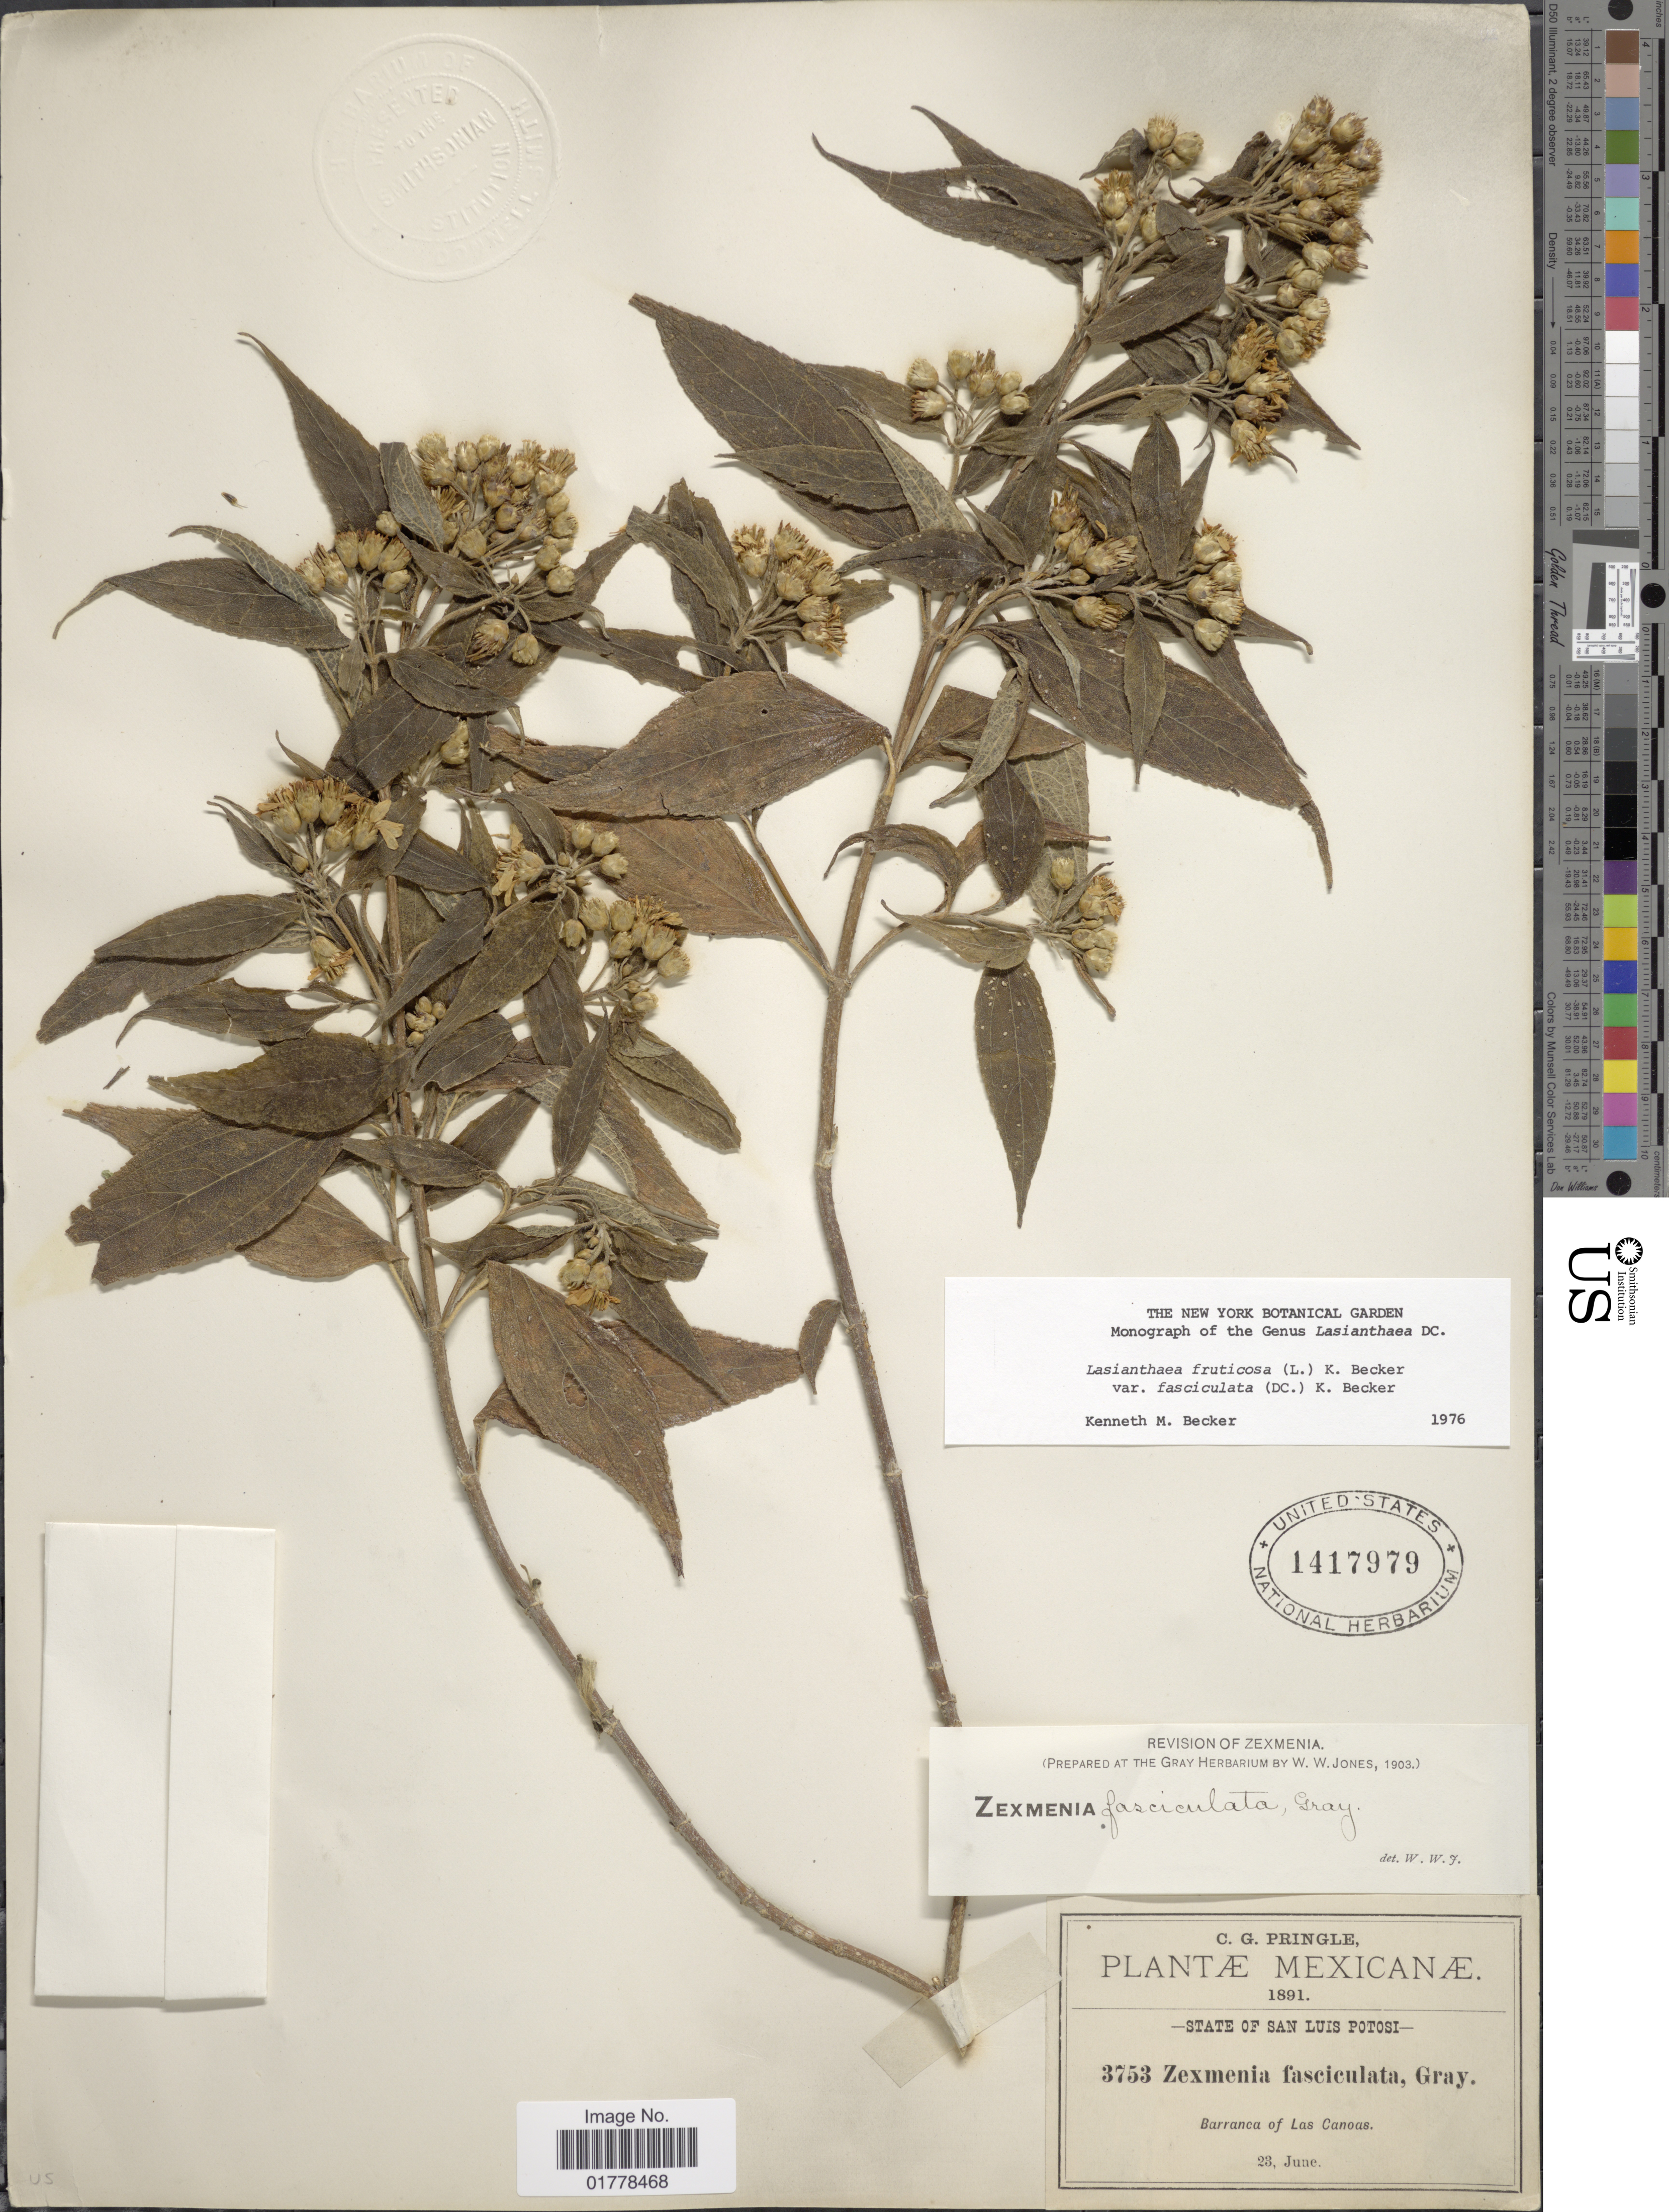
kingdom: Plantae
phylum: Tracheophyta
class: Magnoliopsida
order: Asterales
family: Asteraceae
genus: Lasianthaea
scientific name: Lasianthaea fruticosa var. fasciculata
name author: (DC.) K.M. Becker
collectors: C. G. Pringle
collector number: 3753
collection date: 1891-06-23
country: Mexico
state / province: San Luis Potosí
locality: State of San Luis Potosi. Barranca of Las Canoas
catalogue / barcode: US 1417979